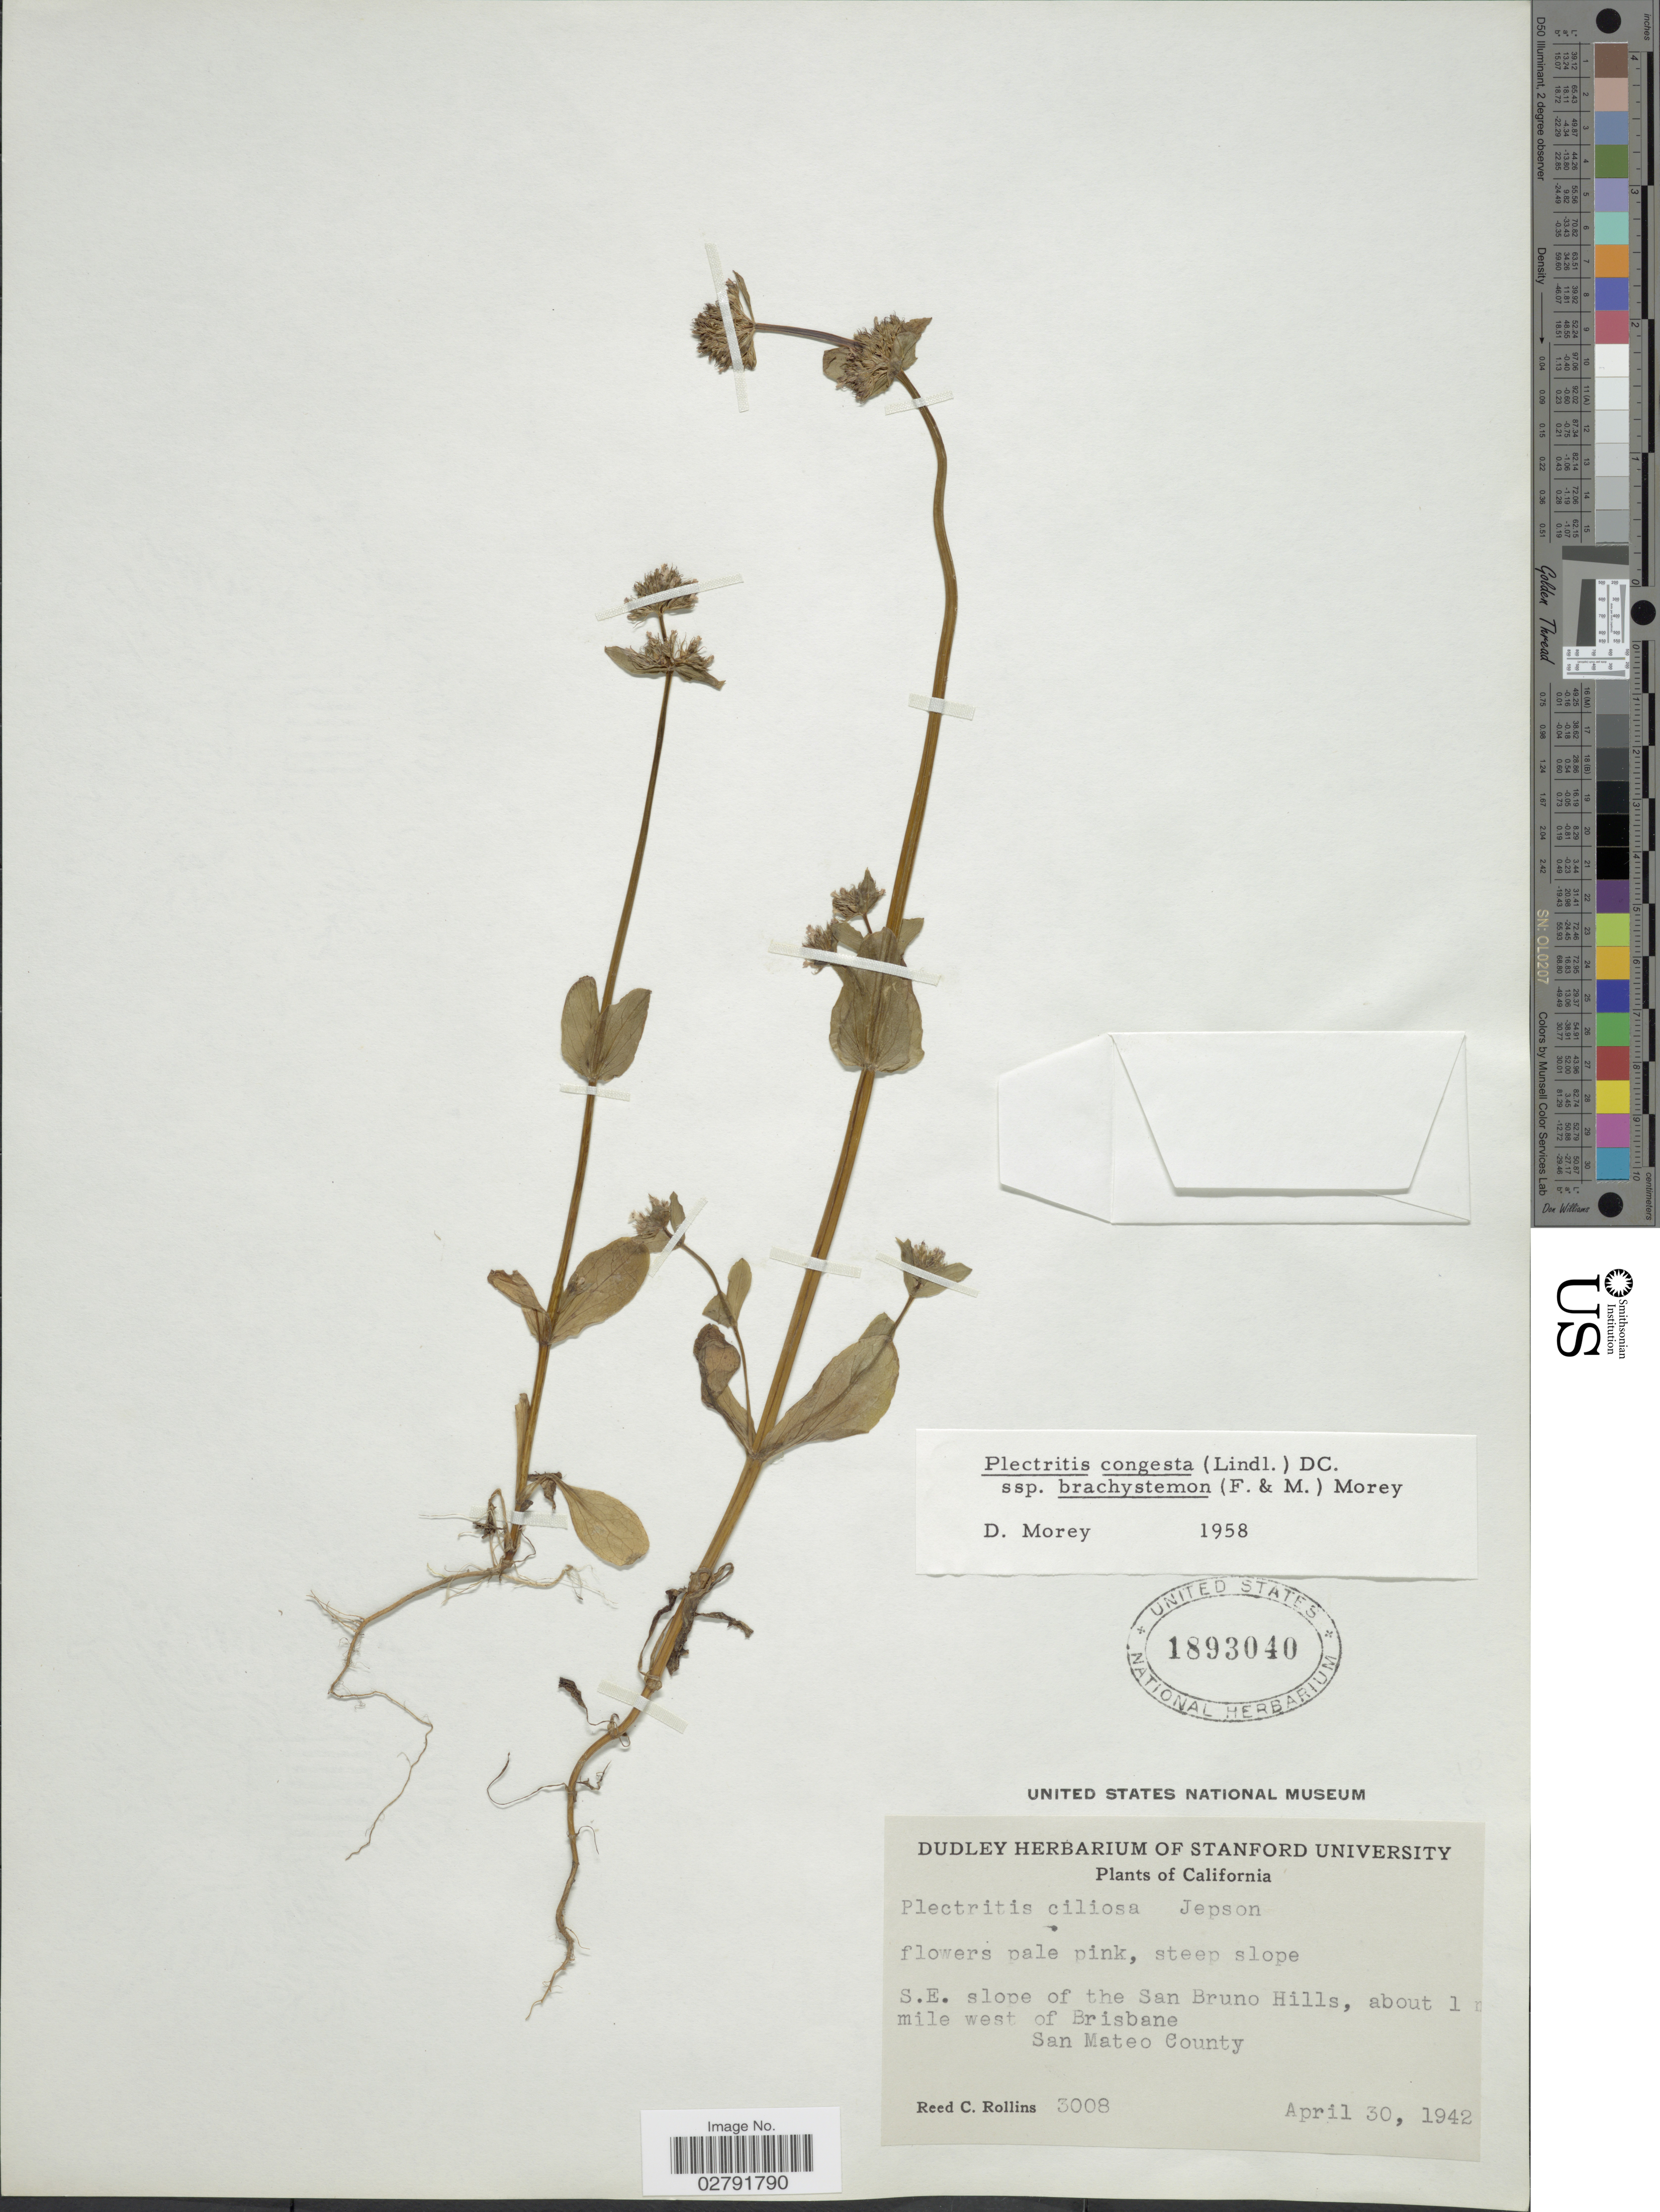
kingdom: Plantae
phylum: Tracheophyta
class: Magnoliopsida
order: Dipsacales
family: Caprifoliaceae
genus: Plectritis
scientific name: Plectritis congesta subsp. brachystemon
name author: (Fisch. & C.A. Mey.) Morey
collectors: R. C. Rollins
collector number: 3008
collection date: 1942-04-30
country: United States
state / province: California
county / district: San Mateo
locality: S.E. slope of the San Bruno Hills, about 1 mile west of Brisbane, San Mateo County.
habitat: steep slope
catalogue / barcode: US 1893040